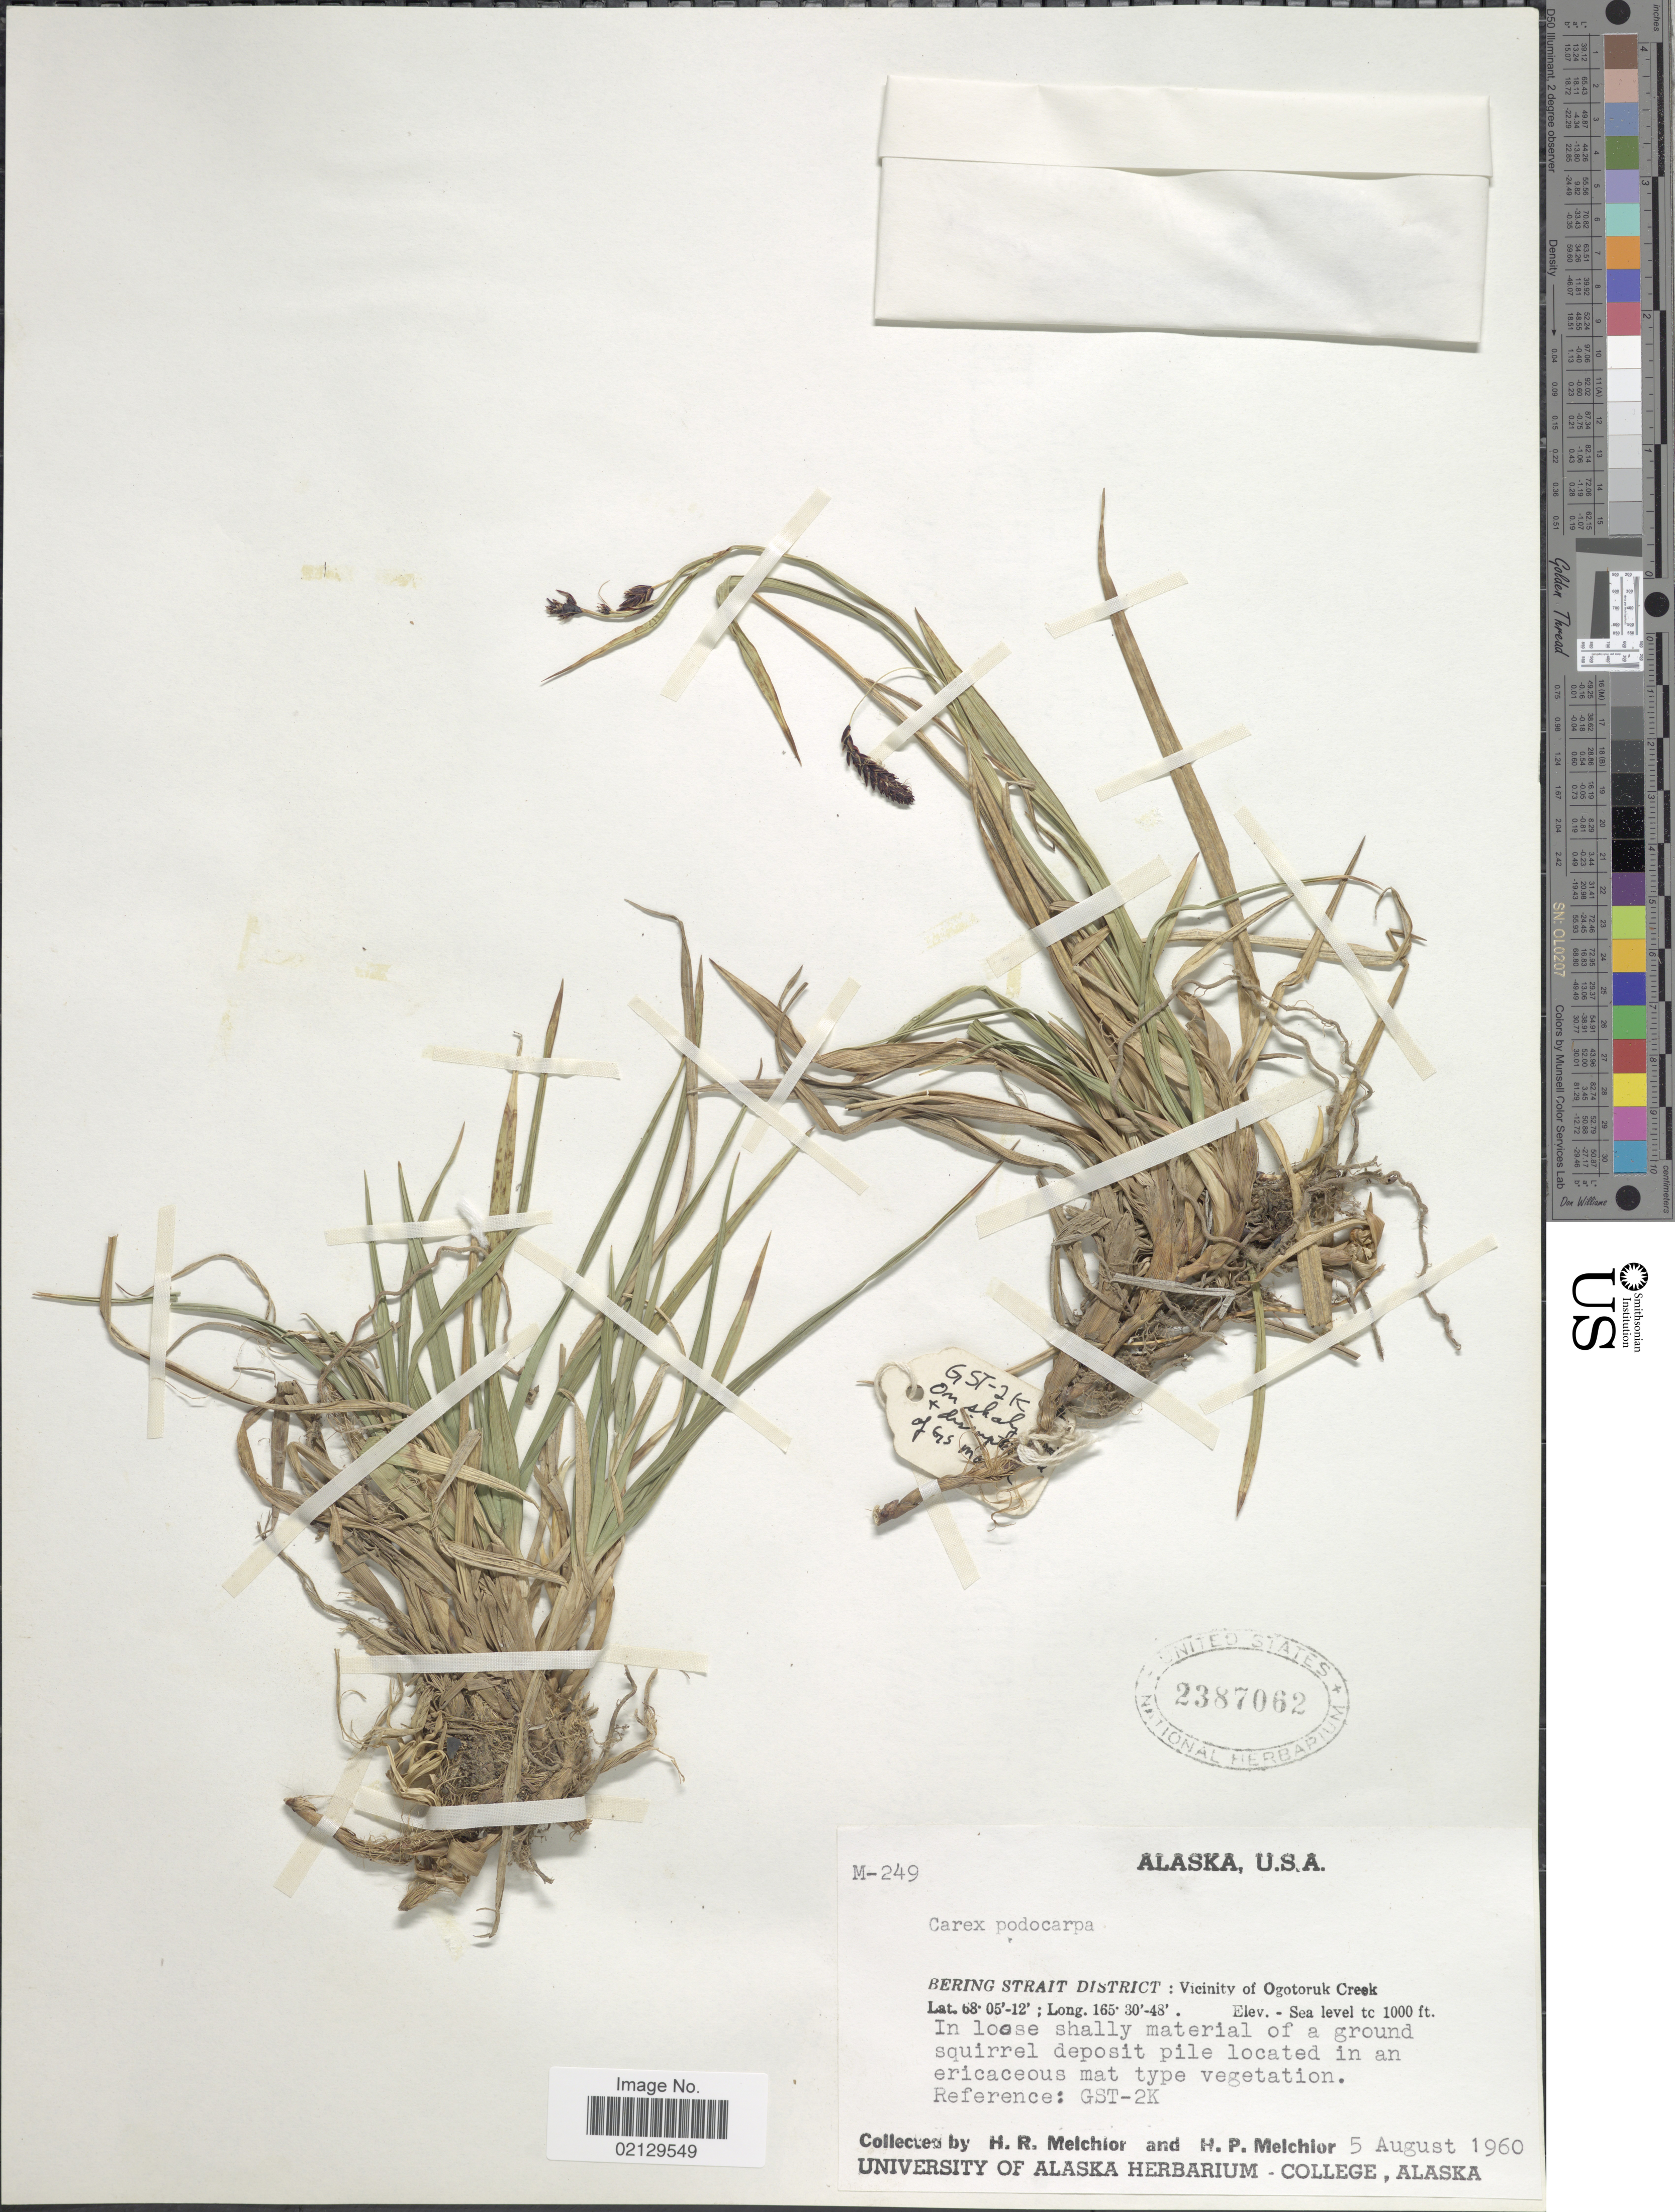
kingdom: Plantae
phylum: Tracheophyta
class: Liliopsida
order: Poales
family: Cyperaceae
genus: Carex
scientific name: Carex podocarpa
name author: R. Br.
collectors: H. R. Melchior & H. P. Melchior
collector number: M-249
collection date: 1960-08-05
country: United States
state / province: Alaska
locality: Bering Strait District: Vicinity of Ogotoruk Creek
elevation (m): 305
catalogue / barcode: US 2387062